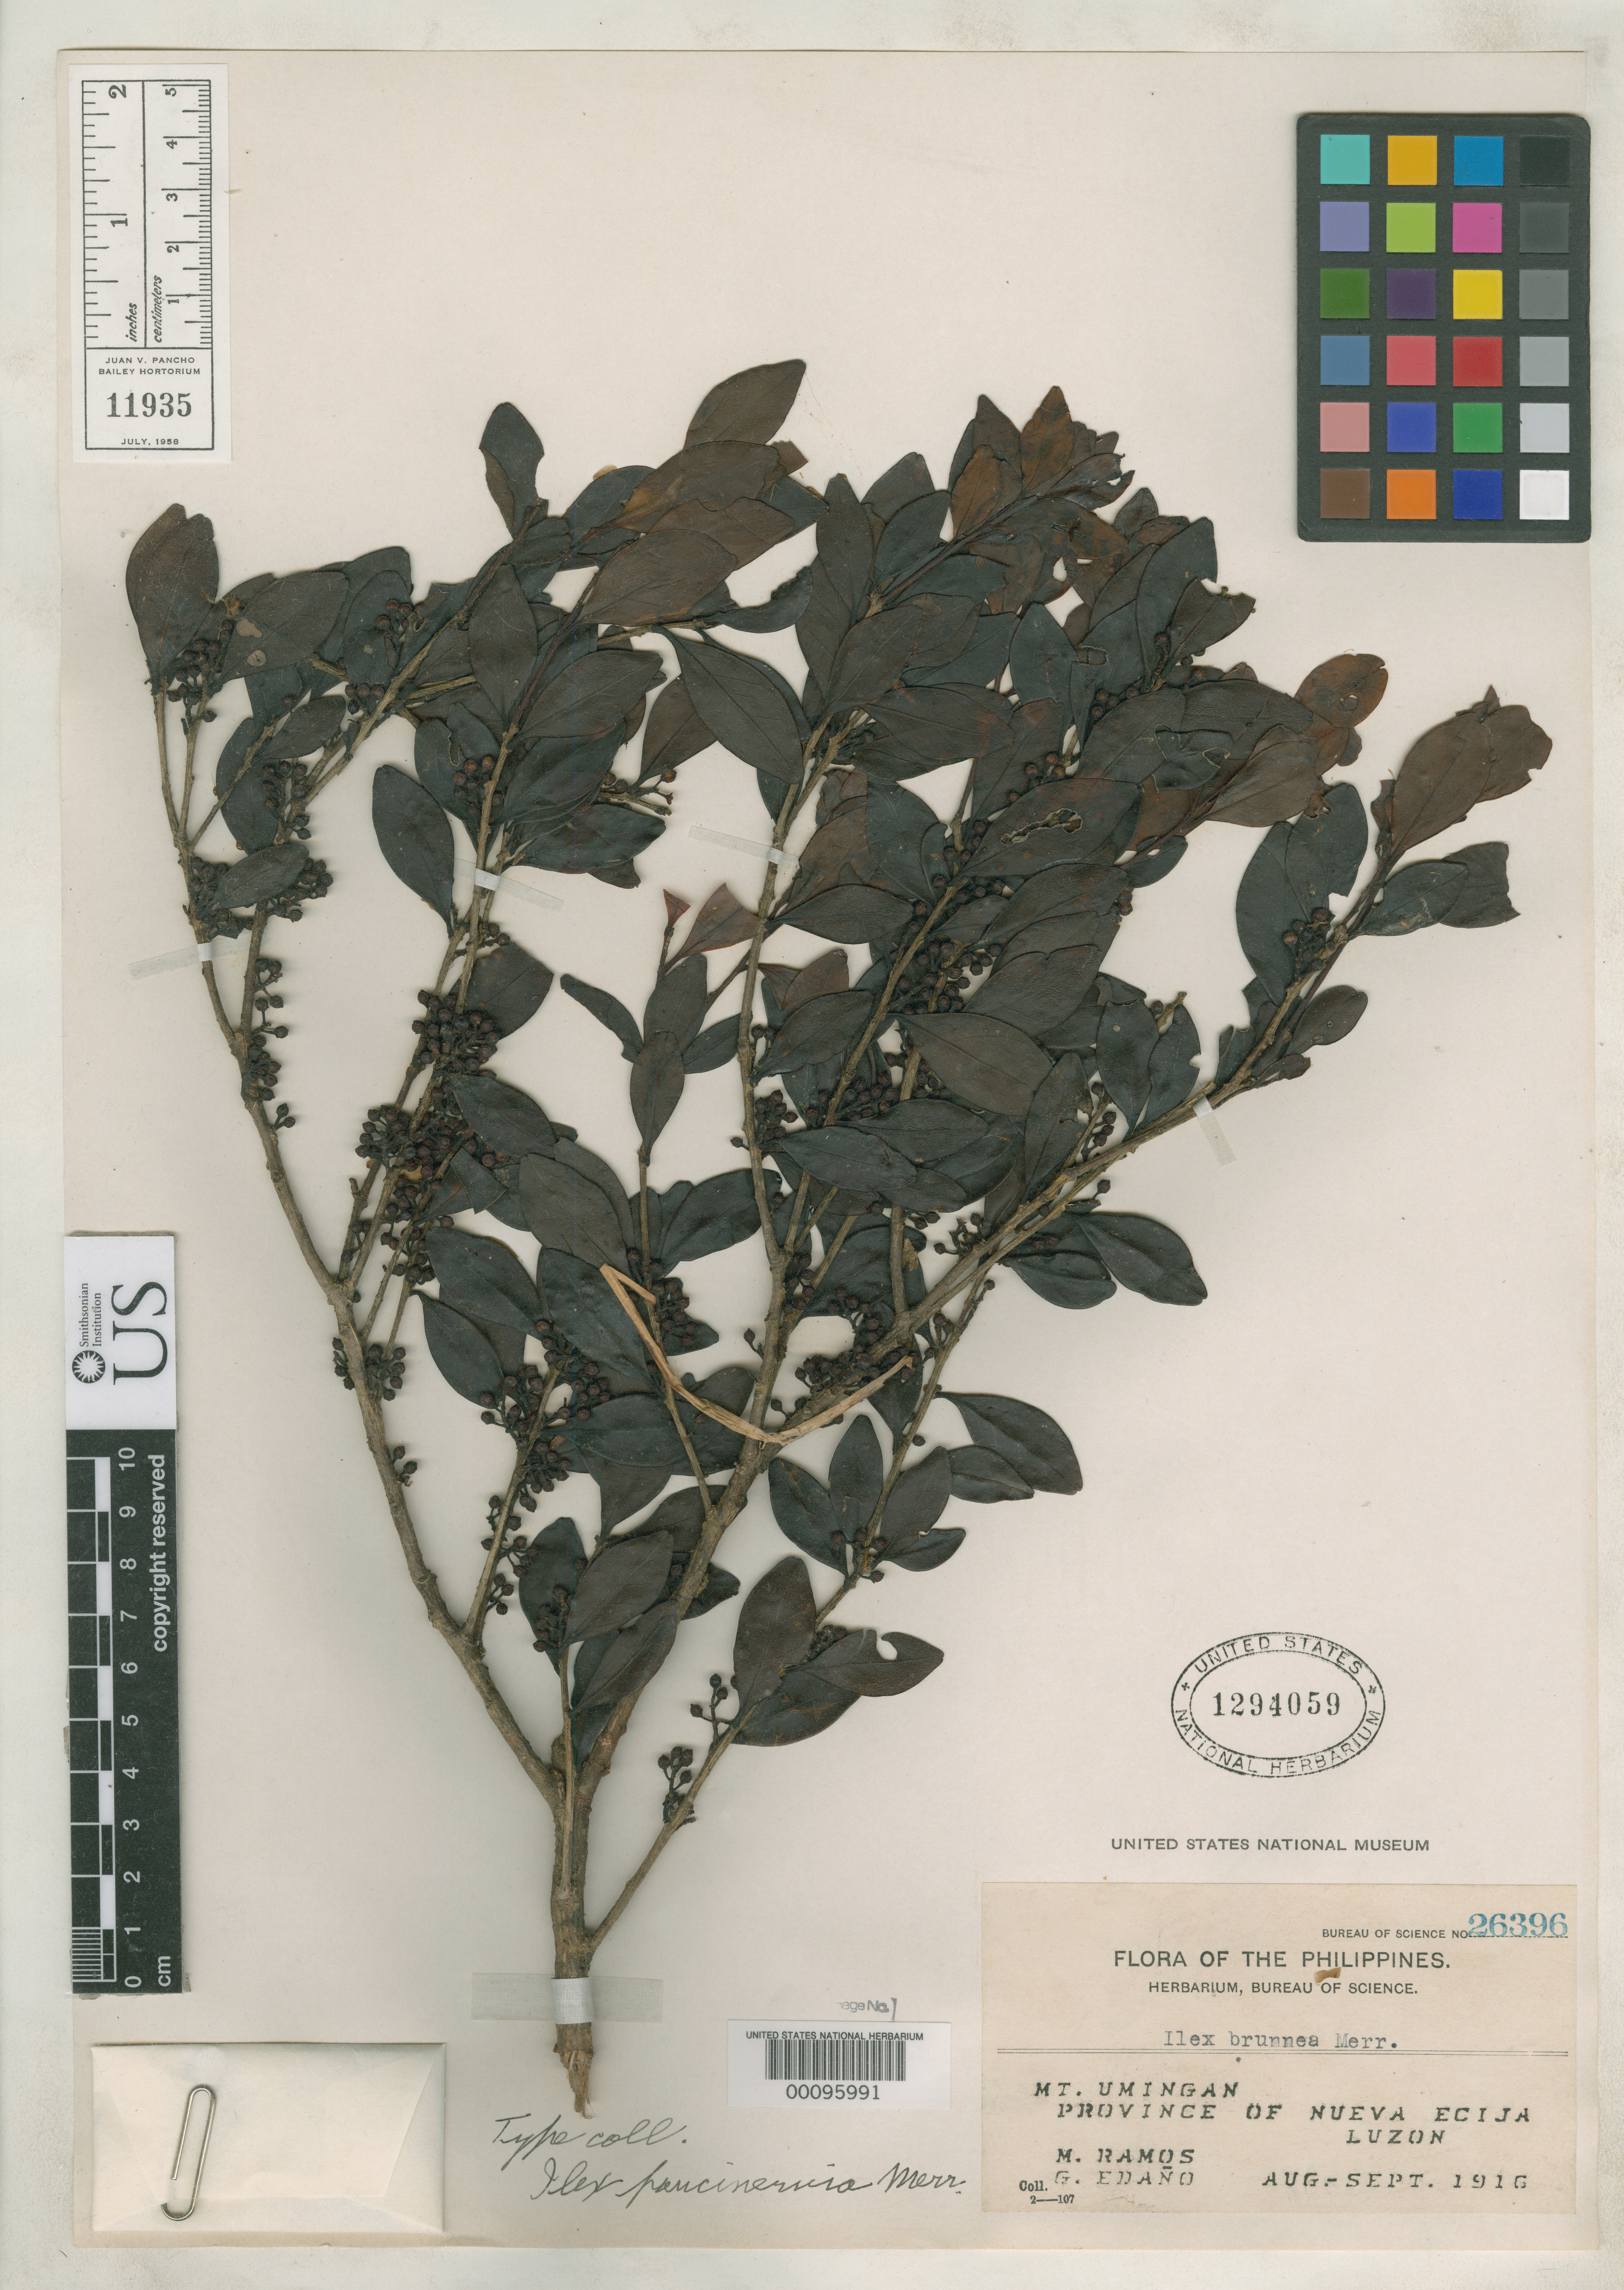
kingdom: Plantae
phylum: Tracheophyta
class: Magnoliopsida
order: Aquifoliales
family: Aquifoliaceae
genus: Ilex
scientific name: Ilex paucinervia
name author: Merr.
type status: Isotype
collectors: M. Ramos & G. E. Edaño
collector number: Bur. Sci.26396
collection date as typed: Aug 1916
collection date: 1916-08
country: Philippines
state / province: Central Luzon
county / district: Nueva Ecija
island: Luzon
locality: Mt. Umingan.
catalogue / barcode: US 1294059